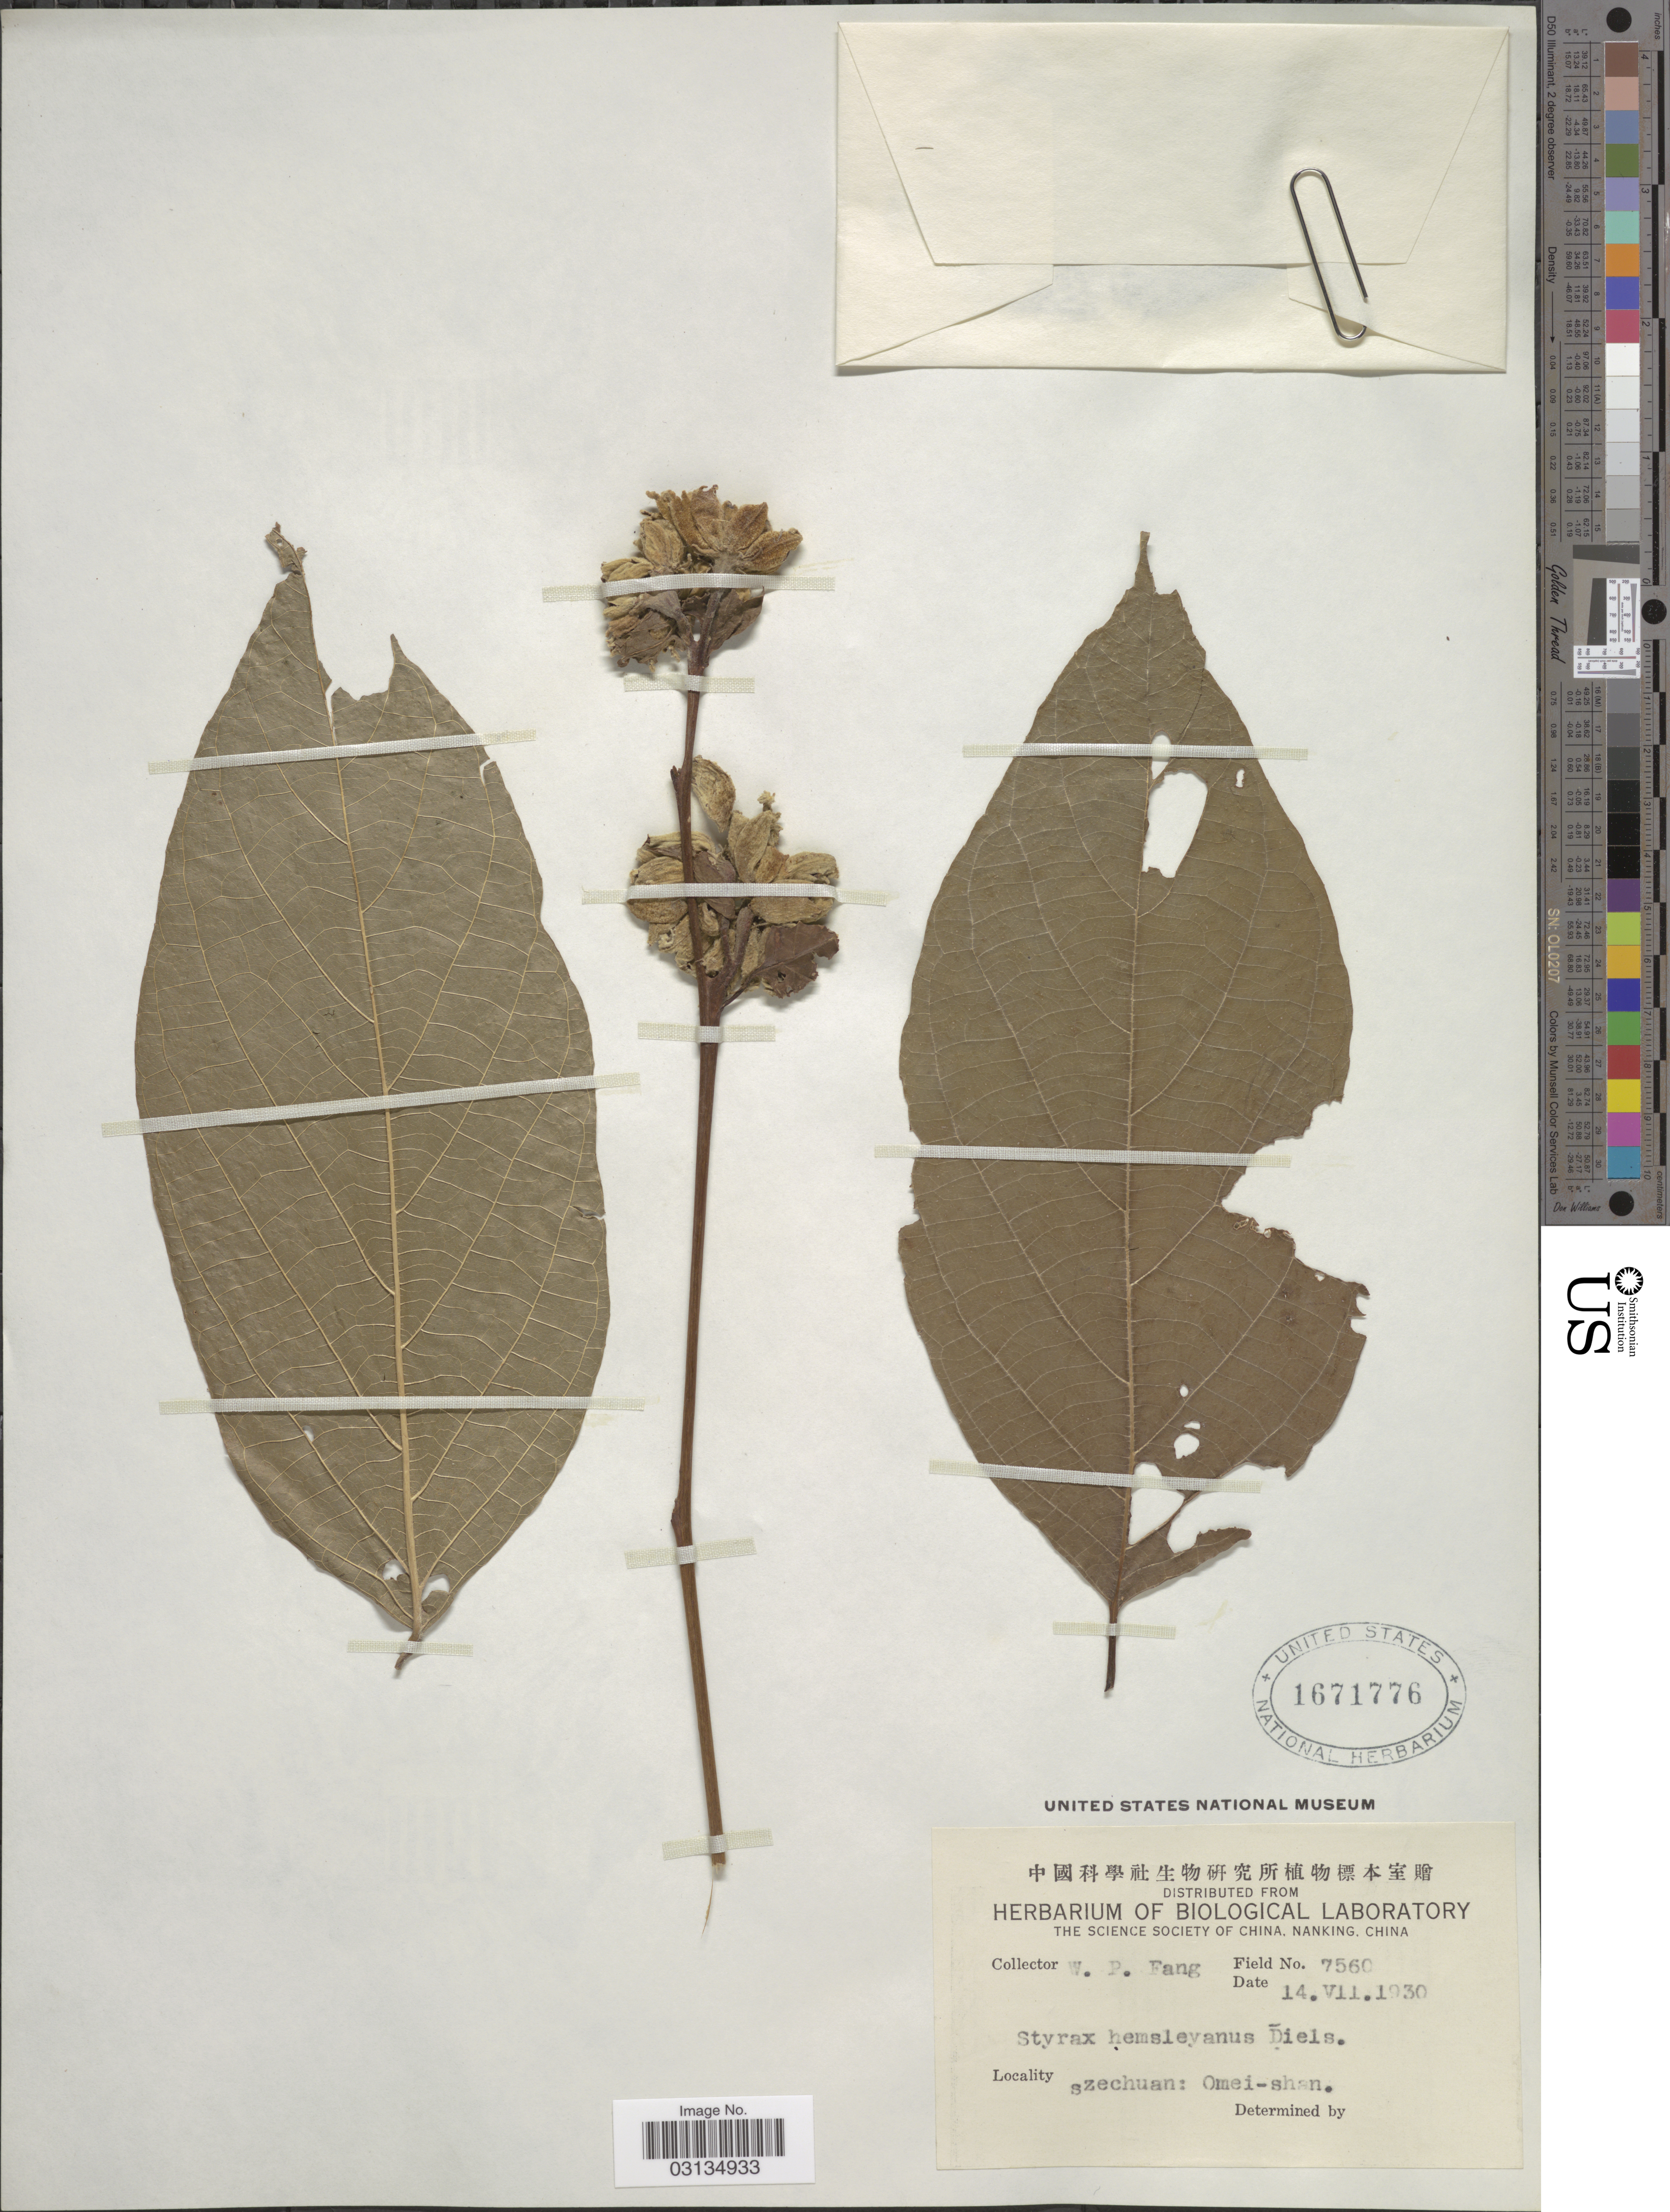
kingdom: Plantae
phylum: Tracheophyta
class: Magnoliopsida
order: Ericales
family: Styracaceae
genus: Styrax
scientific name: Styrax hemsleyanus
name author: Diels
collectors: W. P. Fang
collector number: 7560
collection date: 1930-07-14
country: China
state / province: Sichuan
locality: Szechuan: Omei-shan.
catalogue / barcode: US 1671776